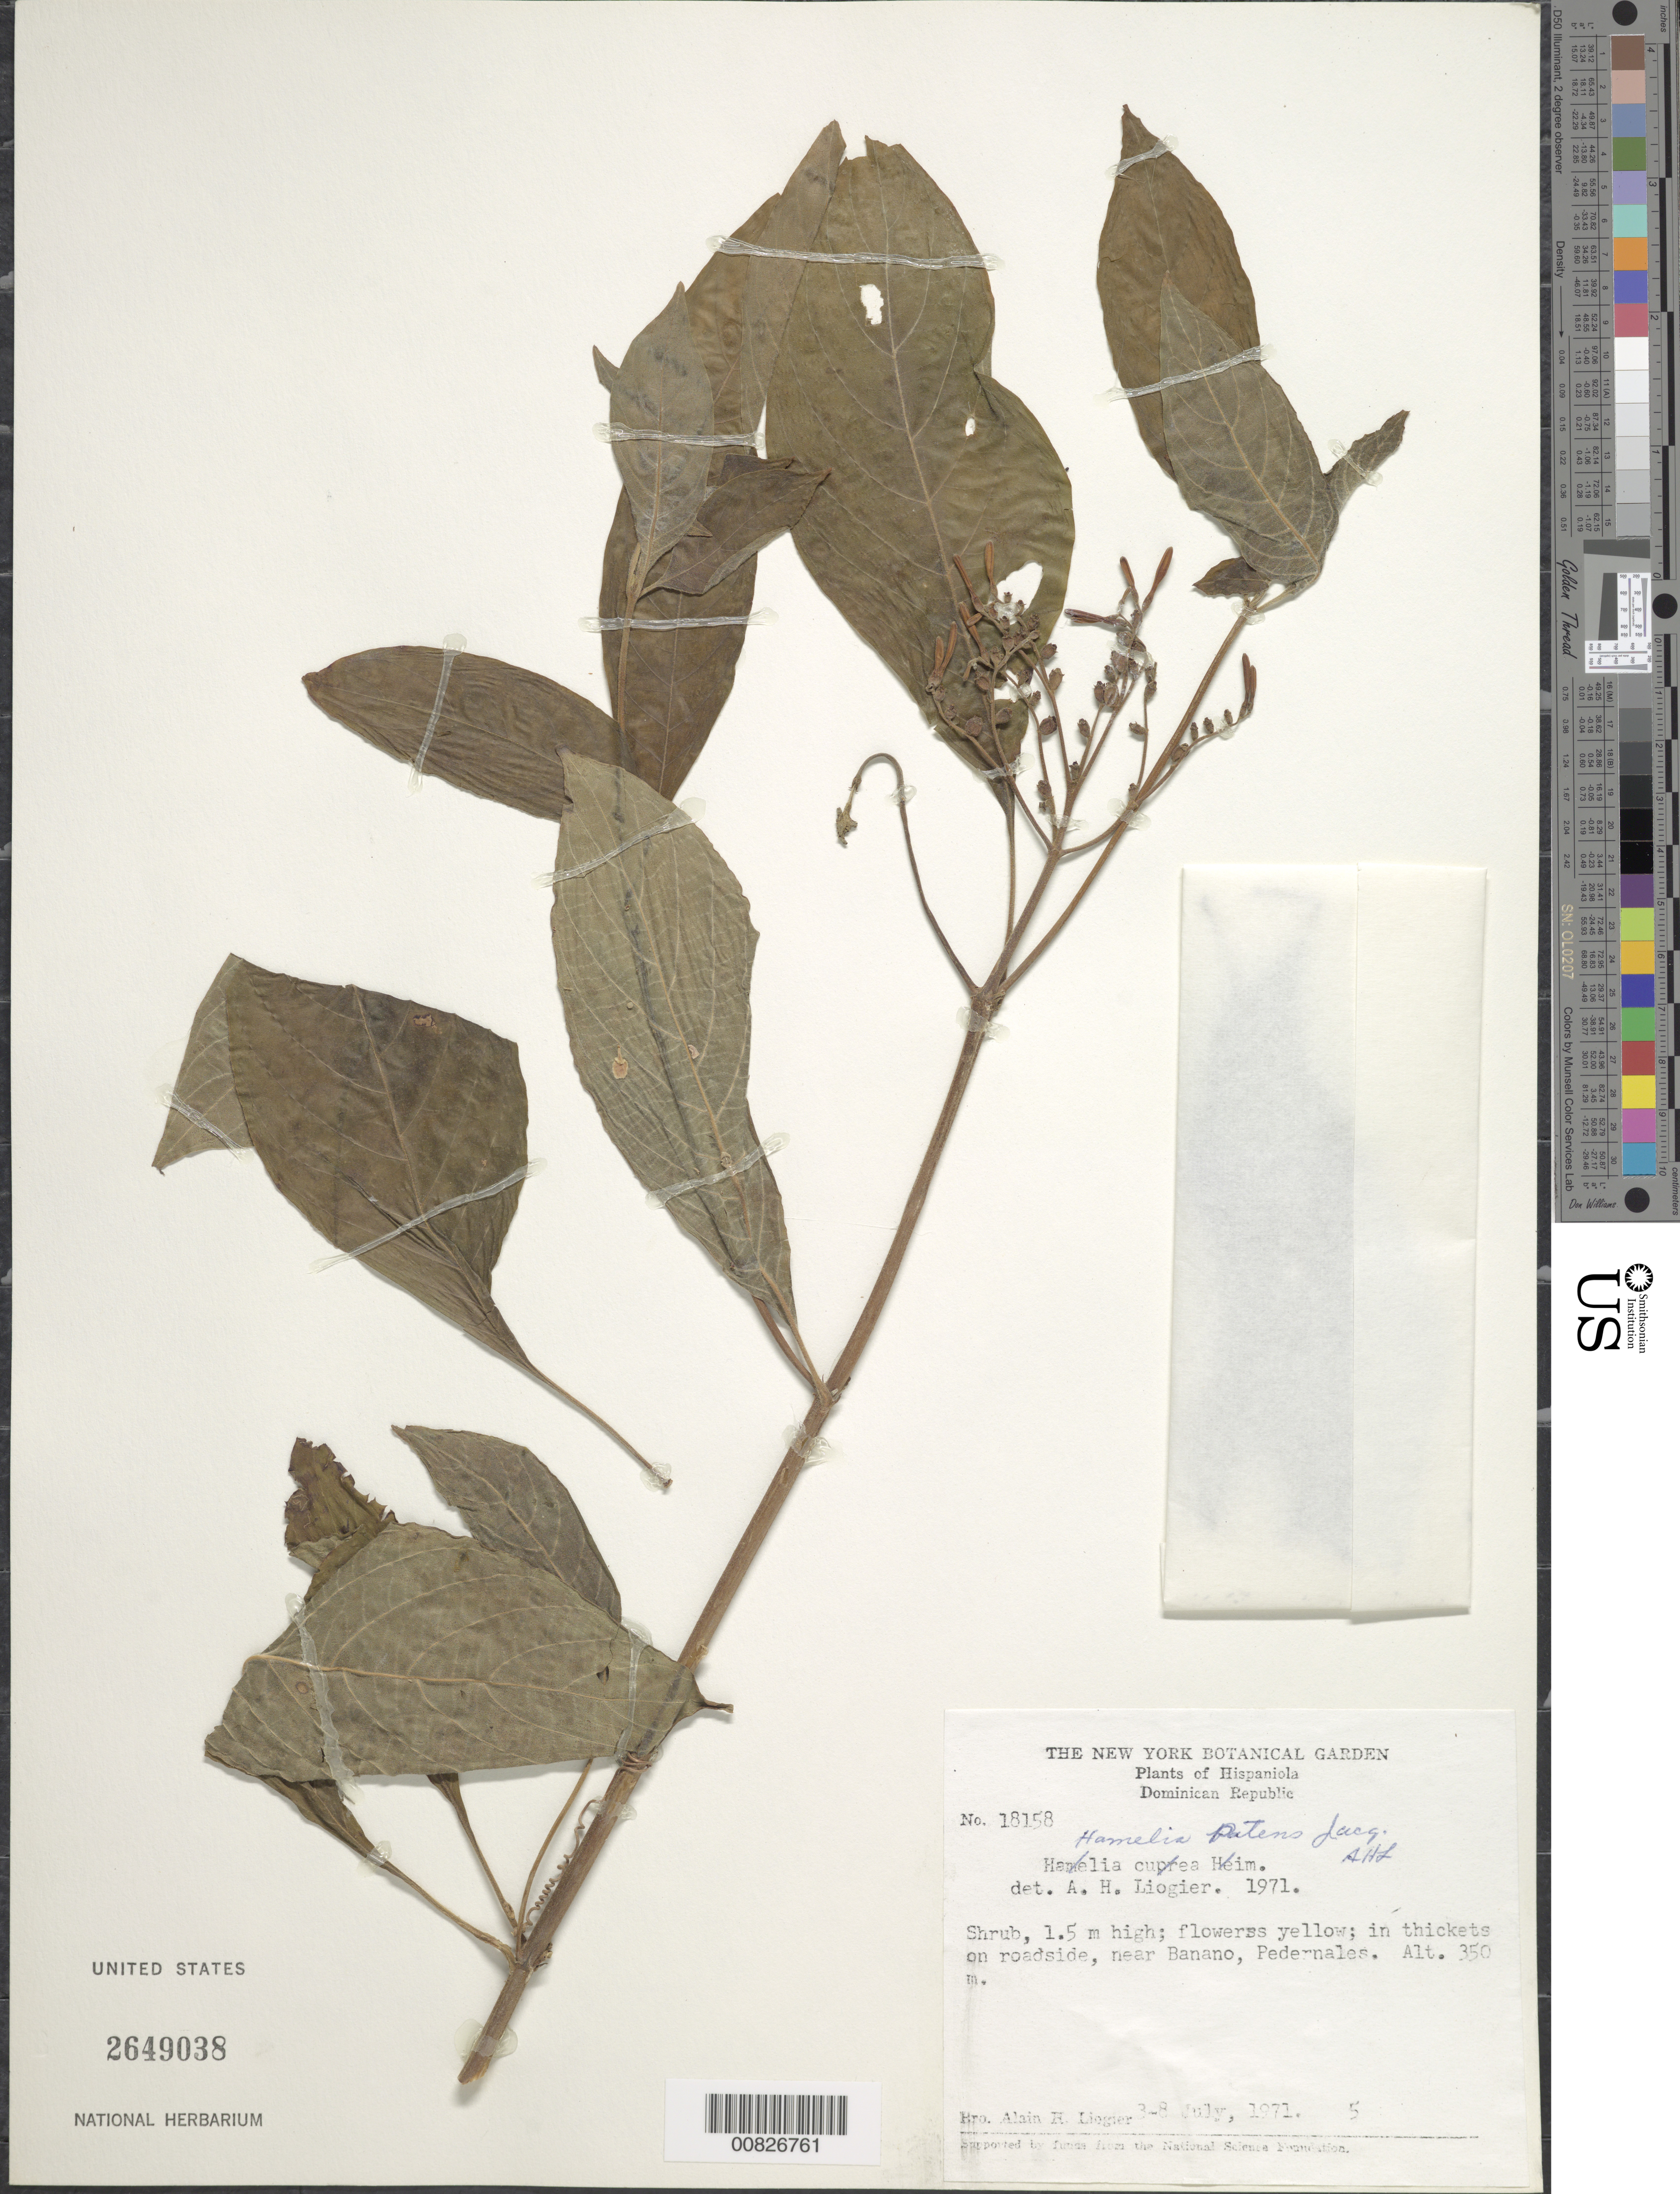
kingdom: Plantae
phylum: Tracheophyta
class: Magnoliopsida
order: Gentianales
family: Rubiaceae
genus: Hamelia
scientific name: Hamelia patens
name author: Jacq.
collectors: A. H. Liogier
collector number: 18158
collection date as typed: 03 Jul 1971 to 08 Jul 1971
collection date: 1971-07-03/1971-07-08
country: Dominican Republic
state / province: Pedernales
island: Hispaniola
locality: Near Banano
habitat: In thickets on roadside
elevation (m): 350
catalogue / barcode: US 2649038